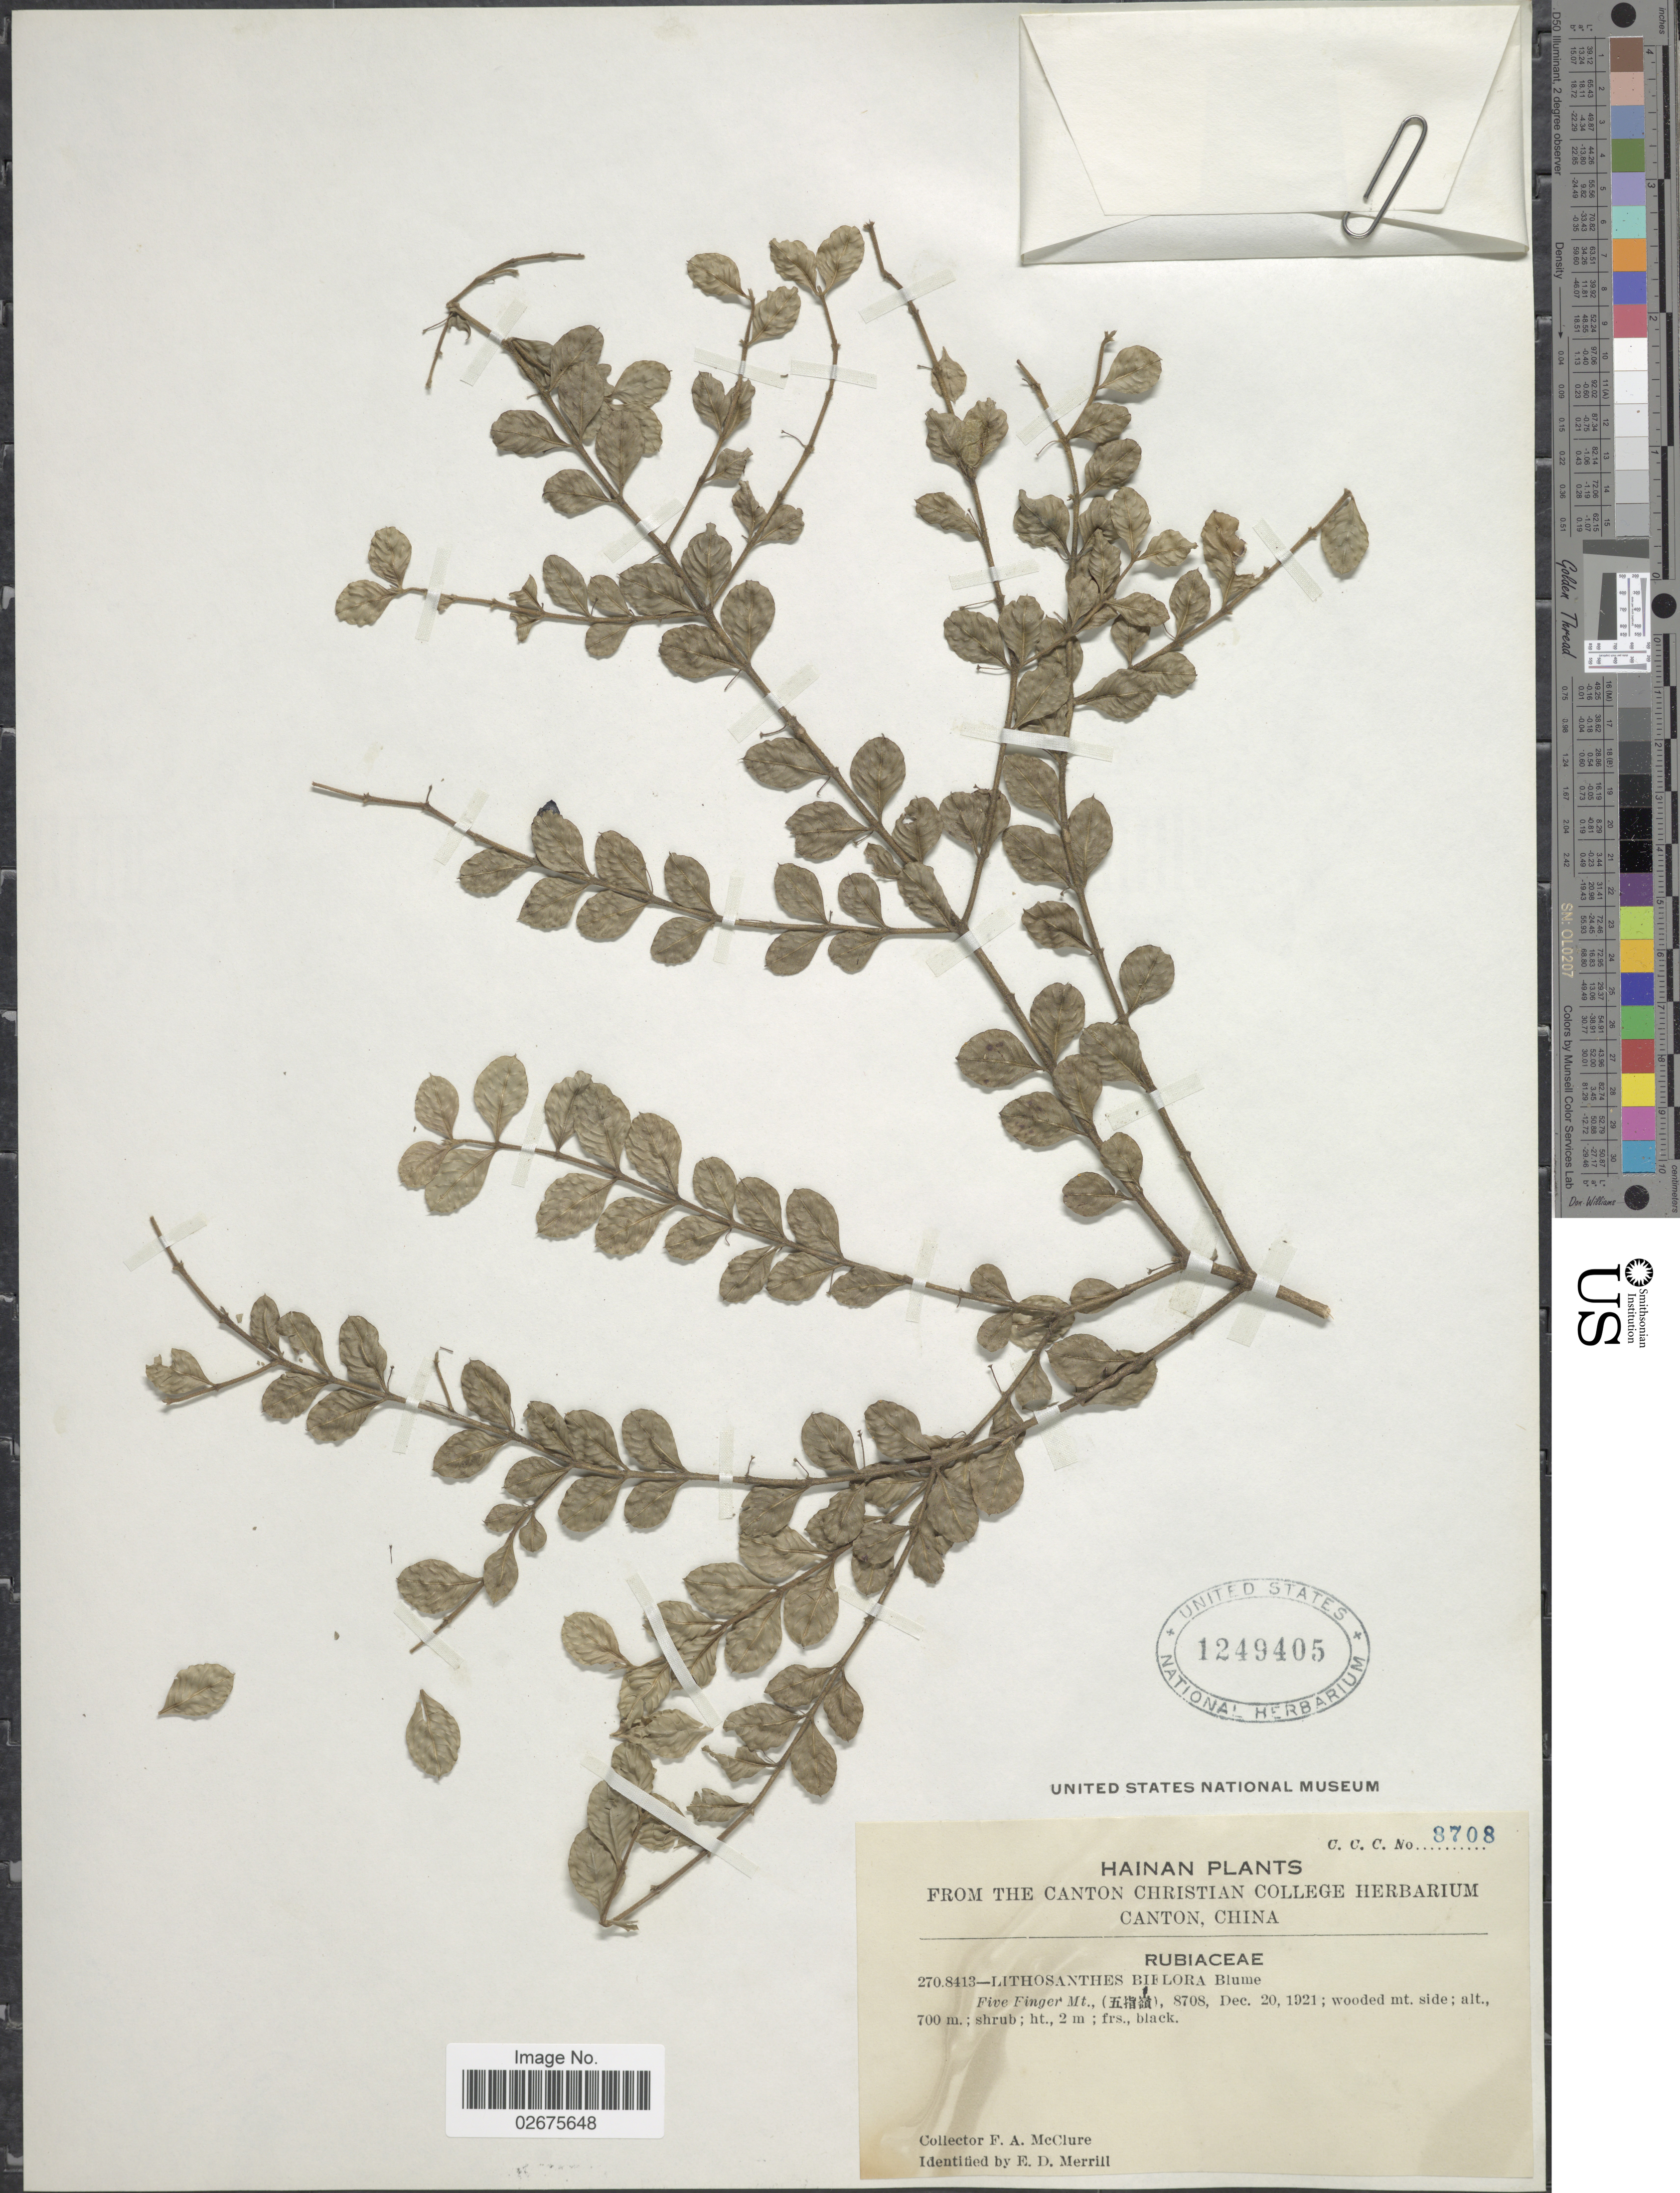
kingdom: Plantae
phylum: Tracheophyta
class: Magnoliopsida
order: Gentianales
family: Rubiaceae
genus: Lasianthus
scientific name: Lasianthus biflorus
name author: (Blume) M. Gangop. & Chakrabarty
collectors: F. A. McClure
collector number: C.C.C. 8708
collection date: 1921-12-20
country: China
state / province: Hainan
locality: Five Finger Mt., Hainan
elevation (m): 700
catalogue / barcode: US 1249405